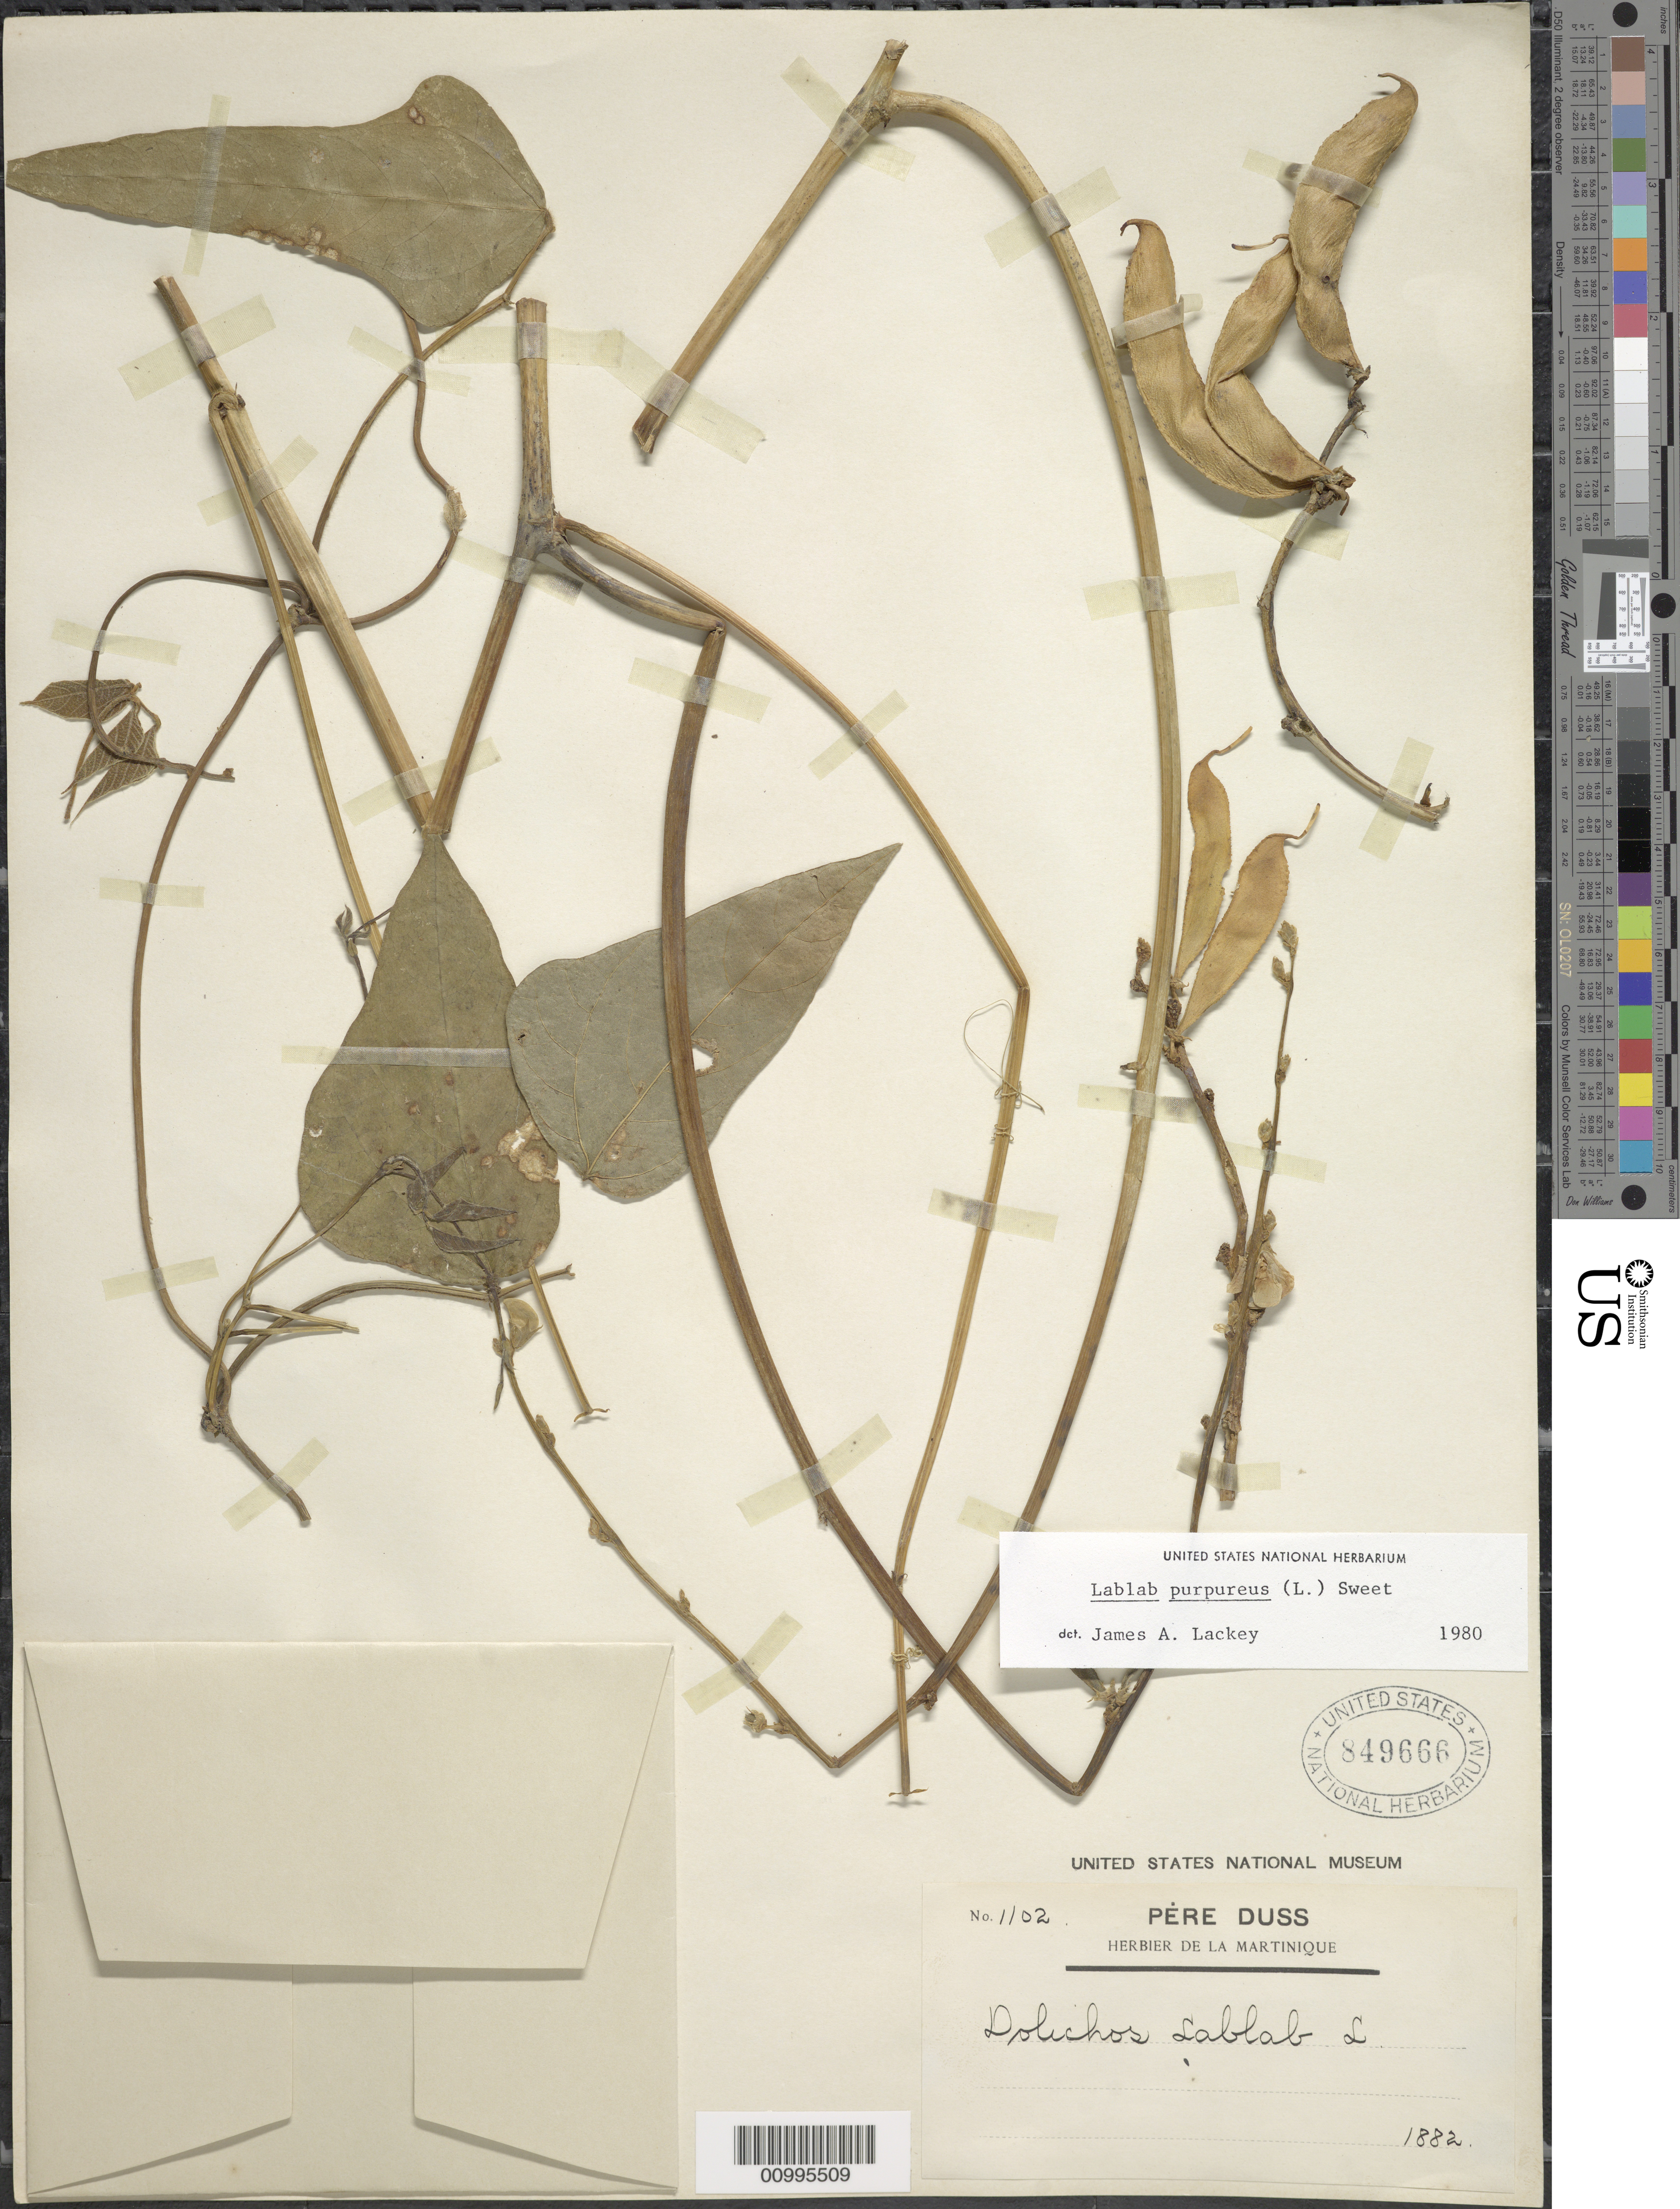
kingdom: Plantae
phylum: Tracheophyta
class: Magnoliopsida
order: Fabales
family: Fabaceae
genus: Lablab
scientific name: Lablab purpureus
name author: (L.) Sweet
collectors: Père Duss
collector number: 1102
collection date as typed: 1882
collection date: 1882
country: Martinique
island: Martinique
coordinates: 0 N, 0 E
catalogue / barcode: US 849666